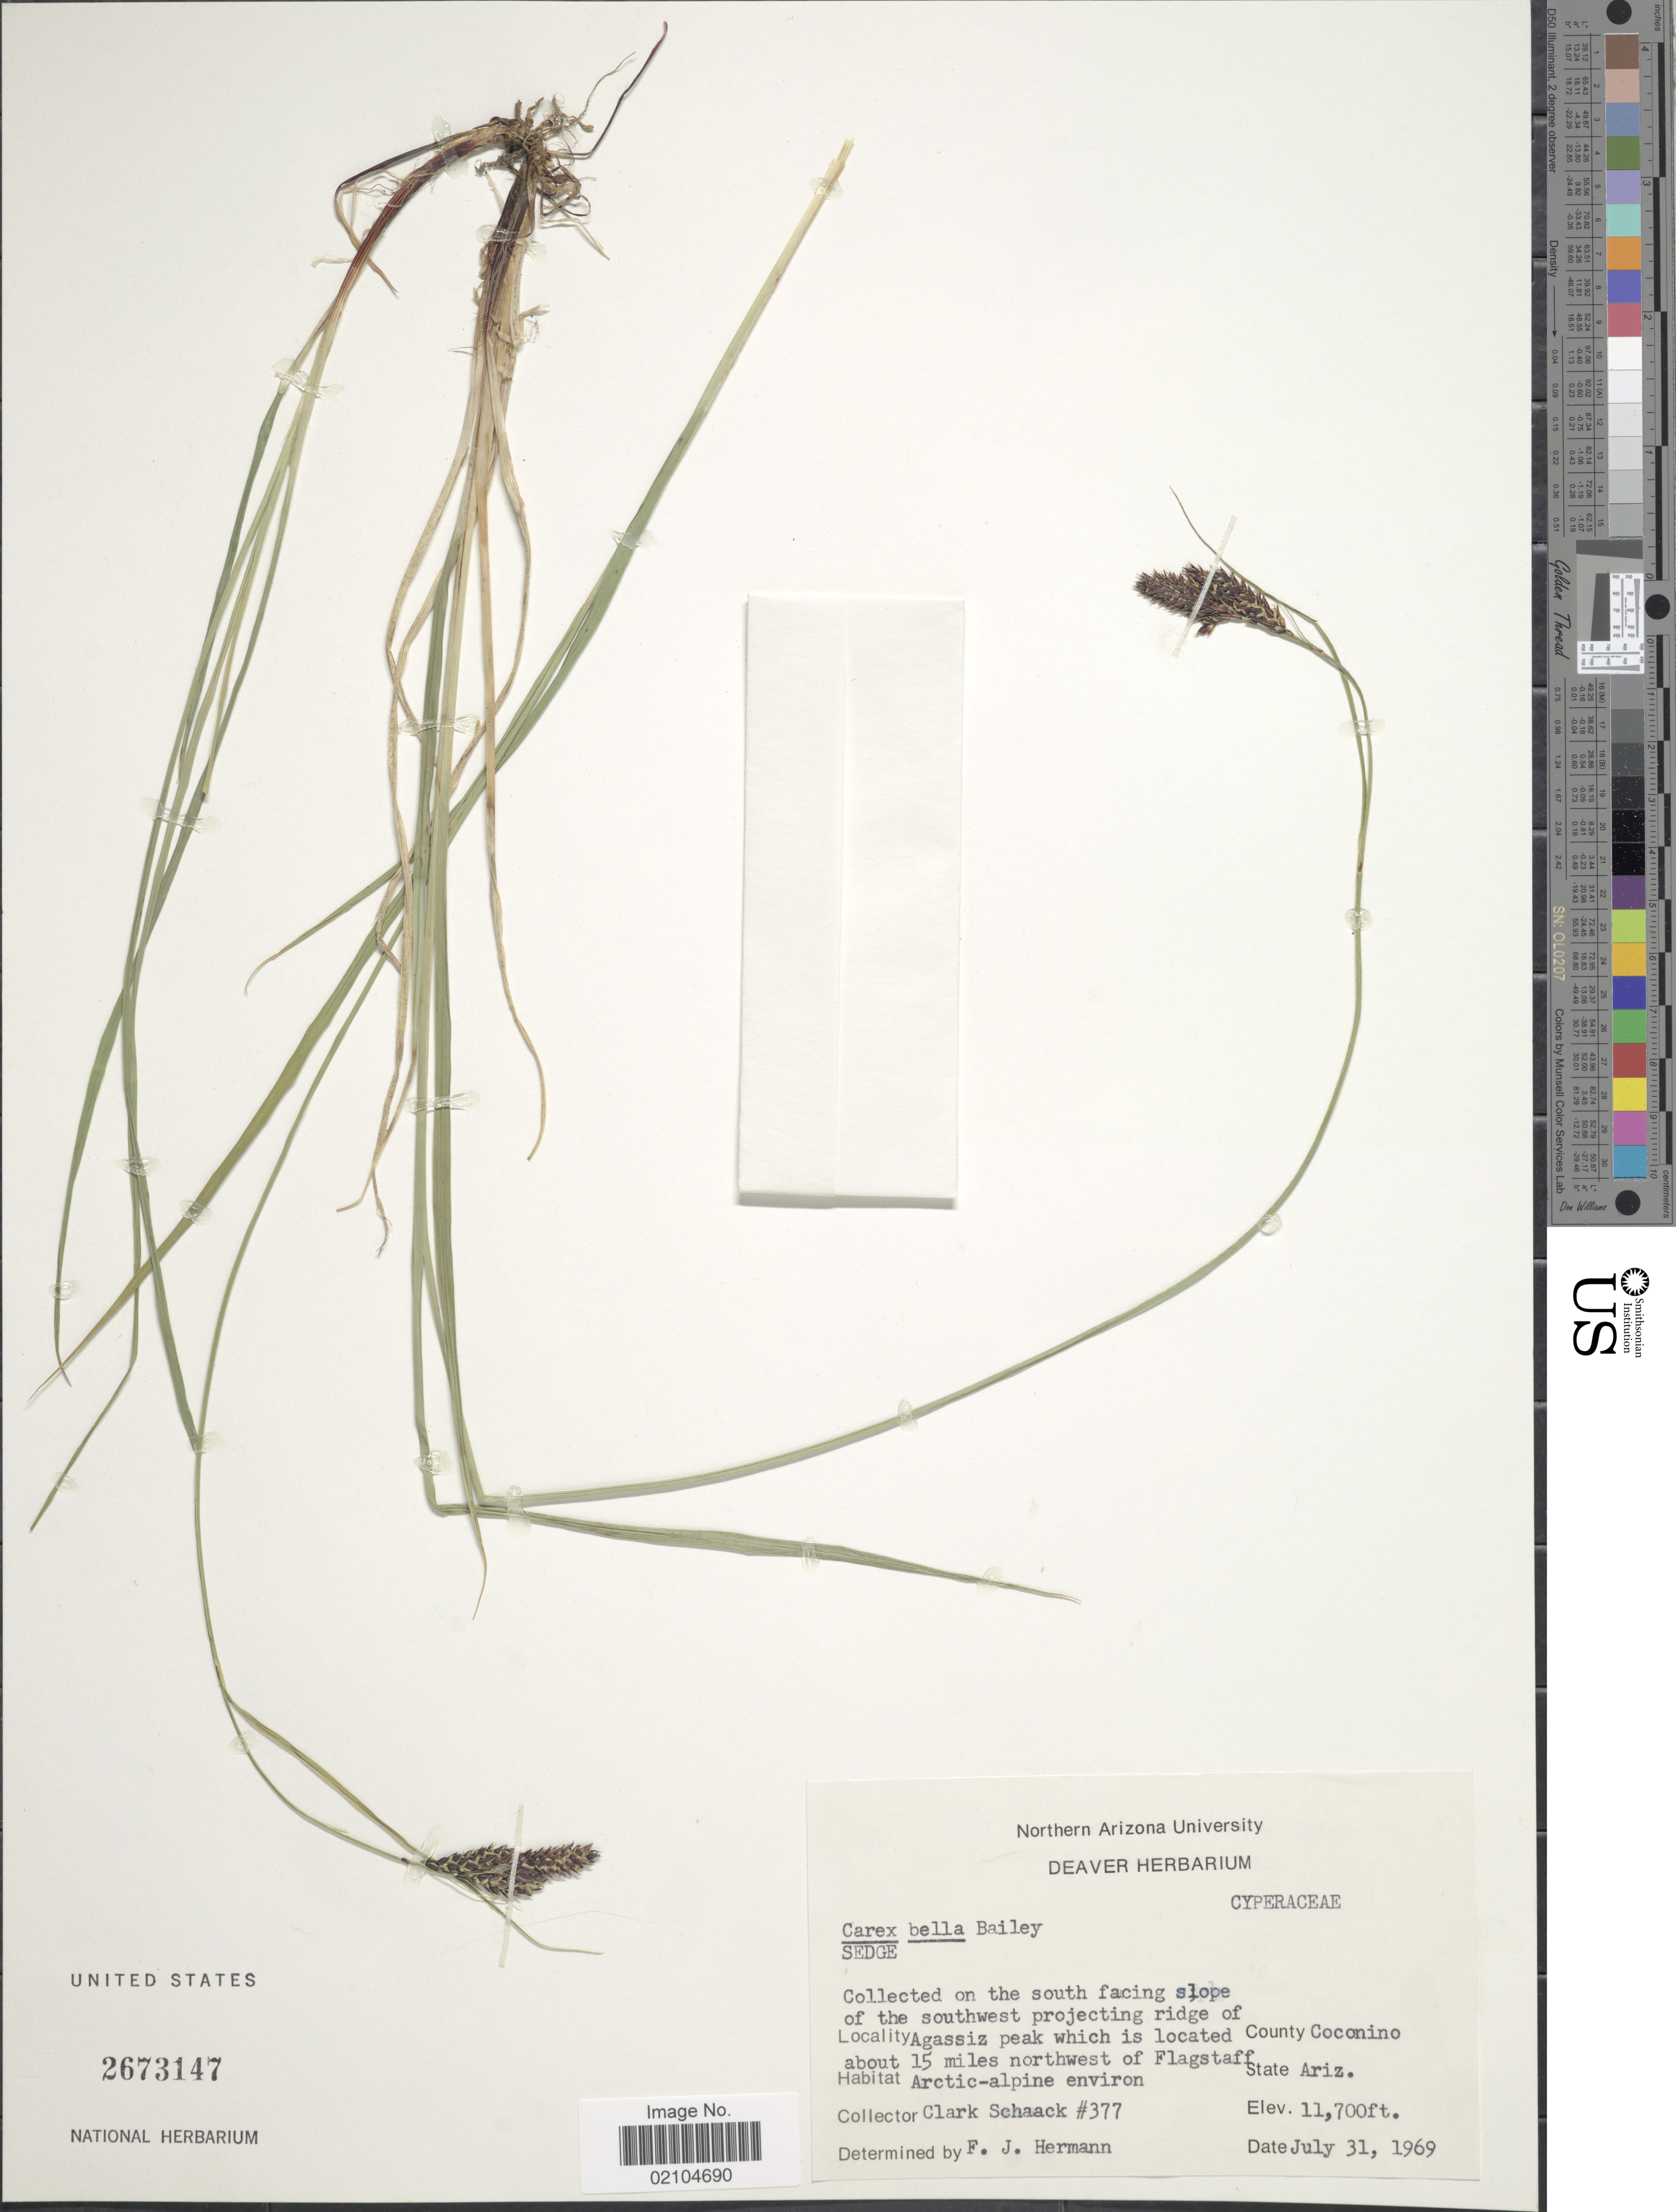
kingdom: Plantae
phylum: Tracheophyta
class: Liliopsida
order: Poales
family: Cyperaceae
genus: Carex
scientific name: Carex bella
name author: L.H. Bailey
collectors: C. G. Schaack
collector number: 377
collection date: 1969-07-31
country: United States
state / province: Arizona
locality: On the south facing slope of the southwest projecting ridge of Agassiz peak which is located about 15 miles northwest of Flagstaff, County Cconino, State Ariz.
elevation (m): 3566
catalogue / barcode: US 2673147